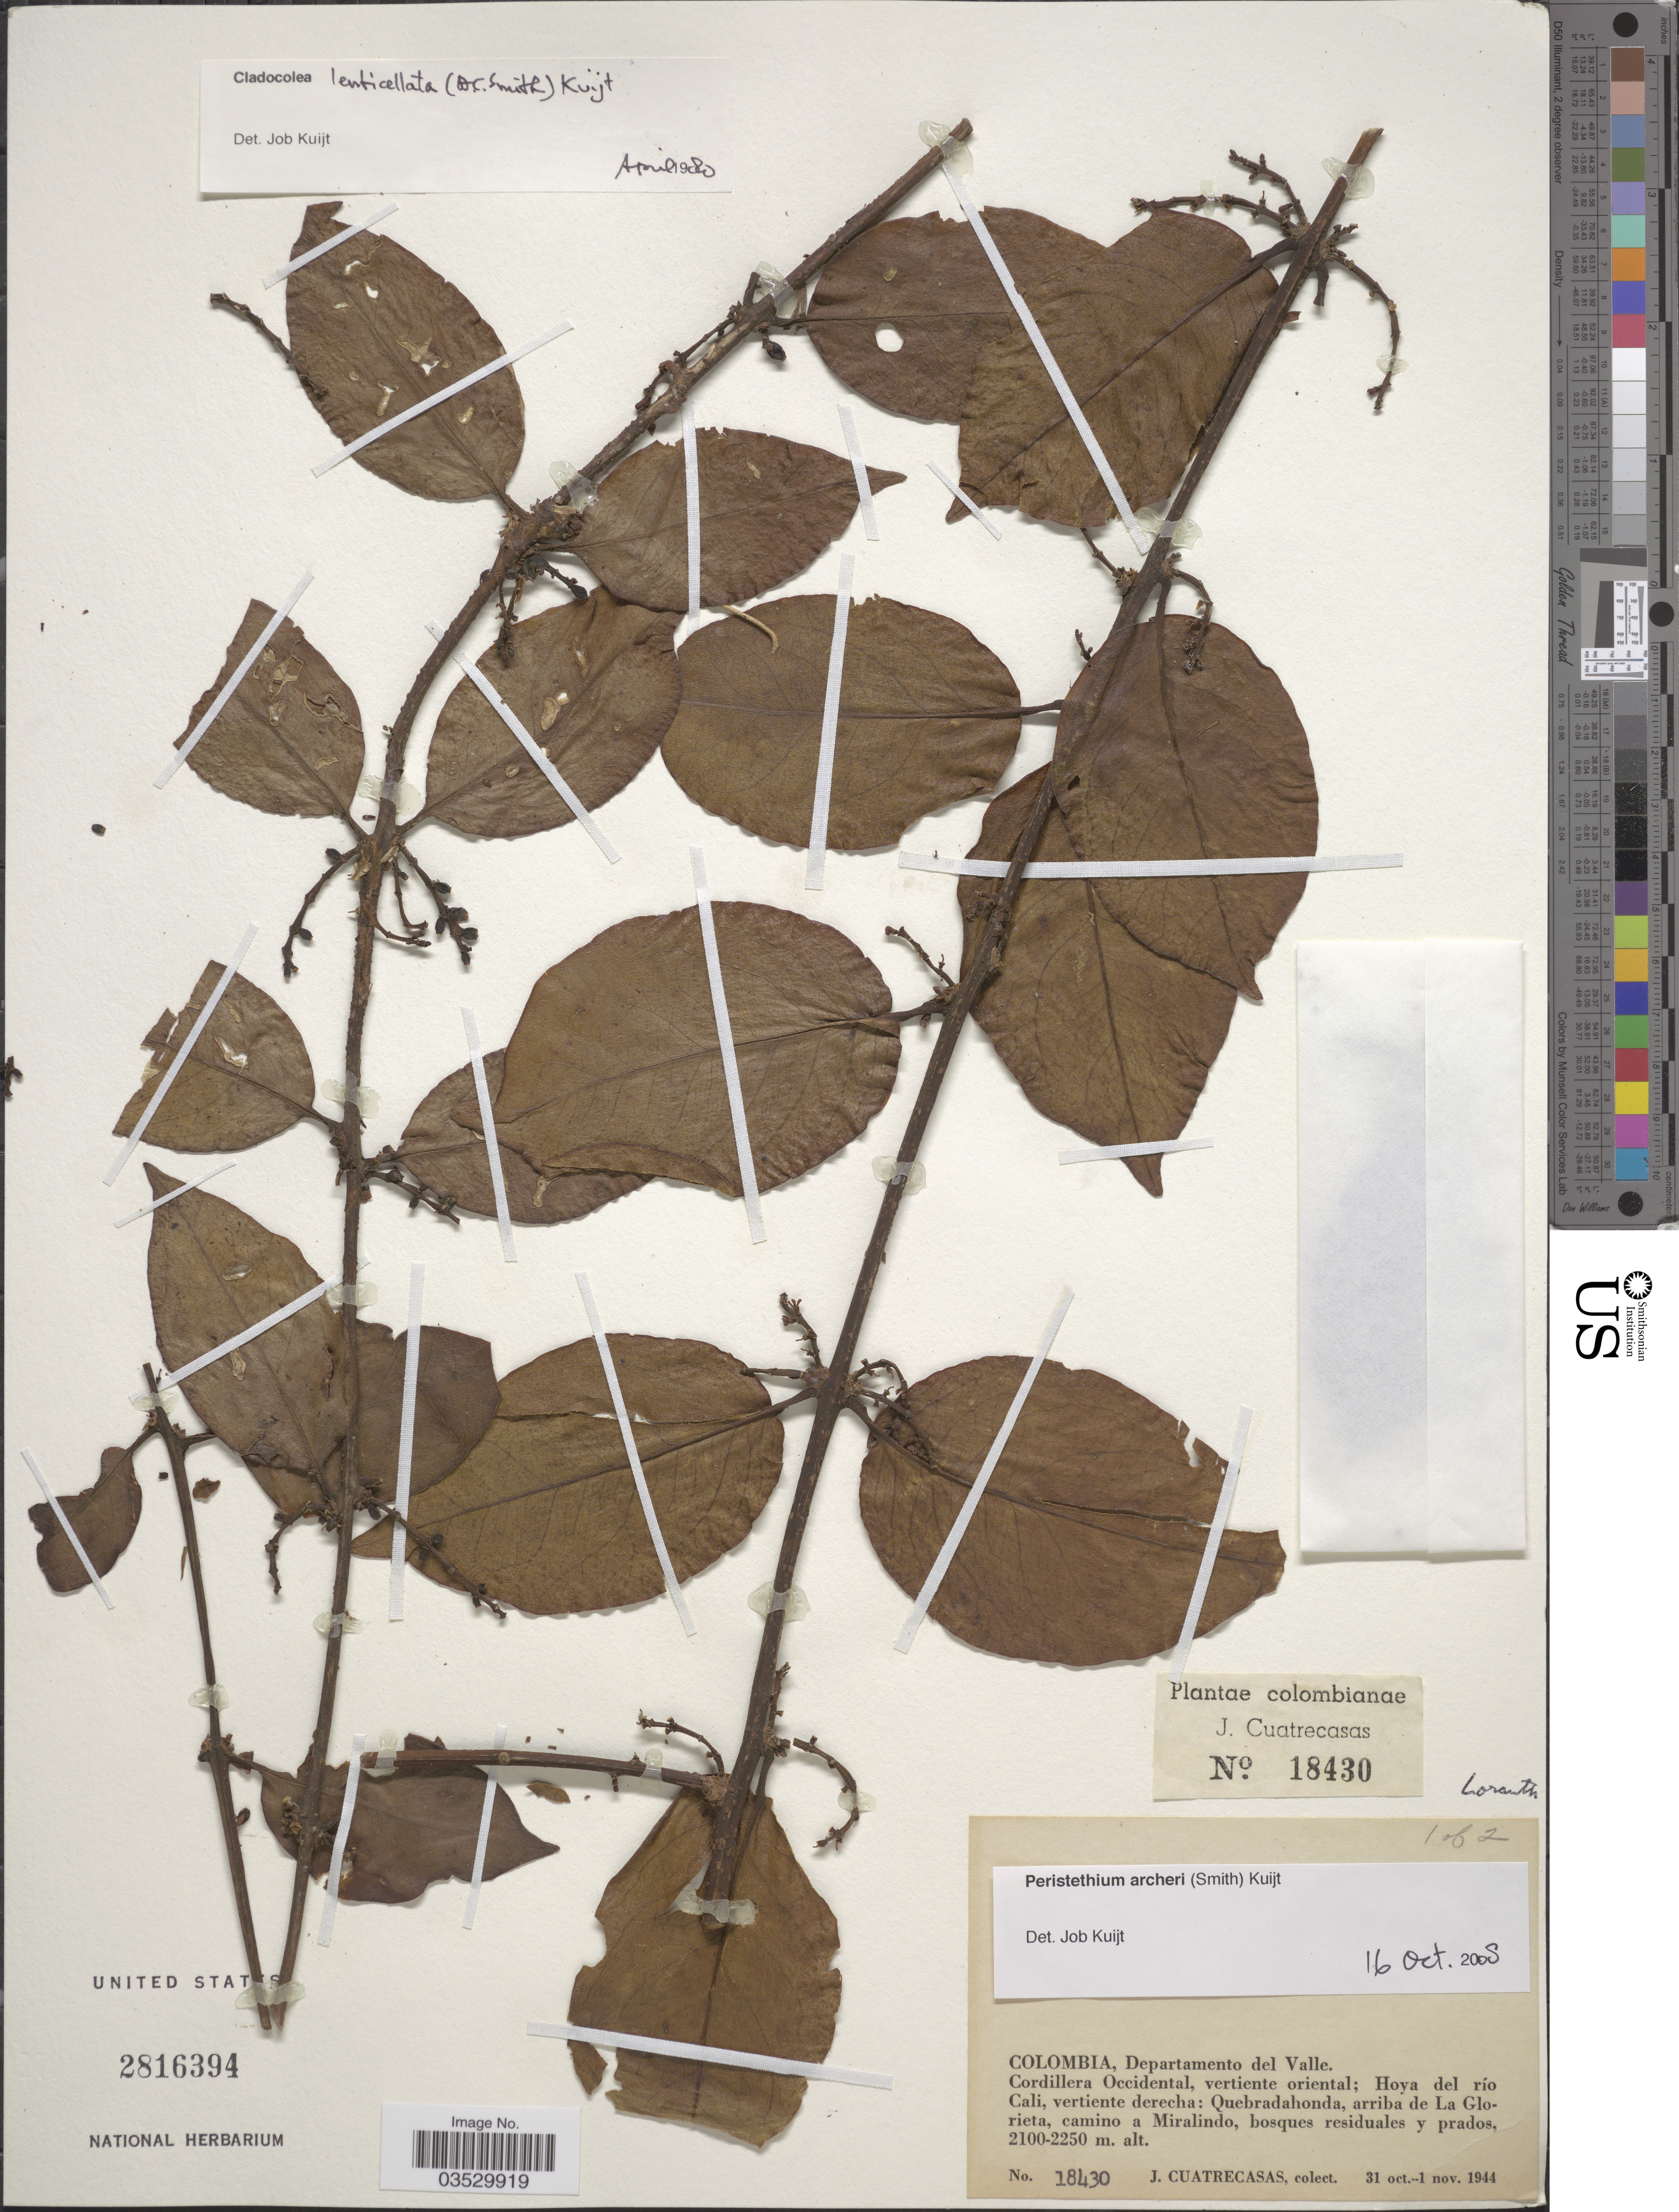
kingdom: Plantae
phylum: Tracheophyta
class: Magnoliopsida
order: Santalales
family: Loranthaceae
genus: Peristethium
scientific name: Peristethium archeri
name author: (A.C. Sm.) Kuijt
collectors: J. Cuatrecasas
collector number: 18430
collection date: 1944-10-31/1944-11-01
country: Colombia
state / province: Valle del Cauca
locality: Departamento del Valle. Cordillera Occidental, vertiente oriental; Hoya del río Cali, vertiente derecha: Quebradahonda, arriba de La Glorieta, camino a Miralindo.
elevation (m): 2100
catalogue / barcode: US 2816394